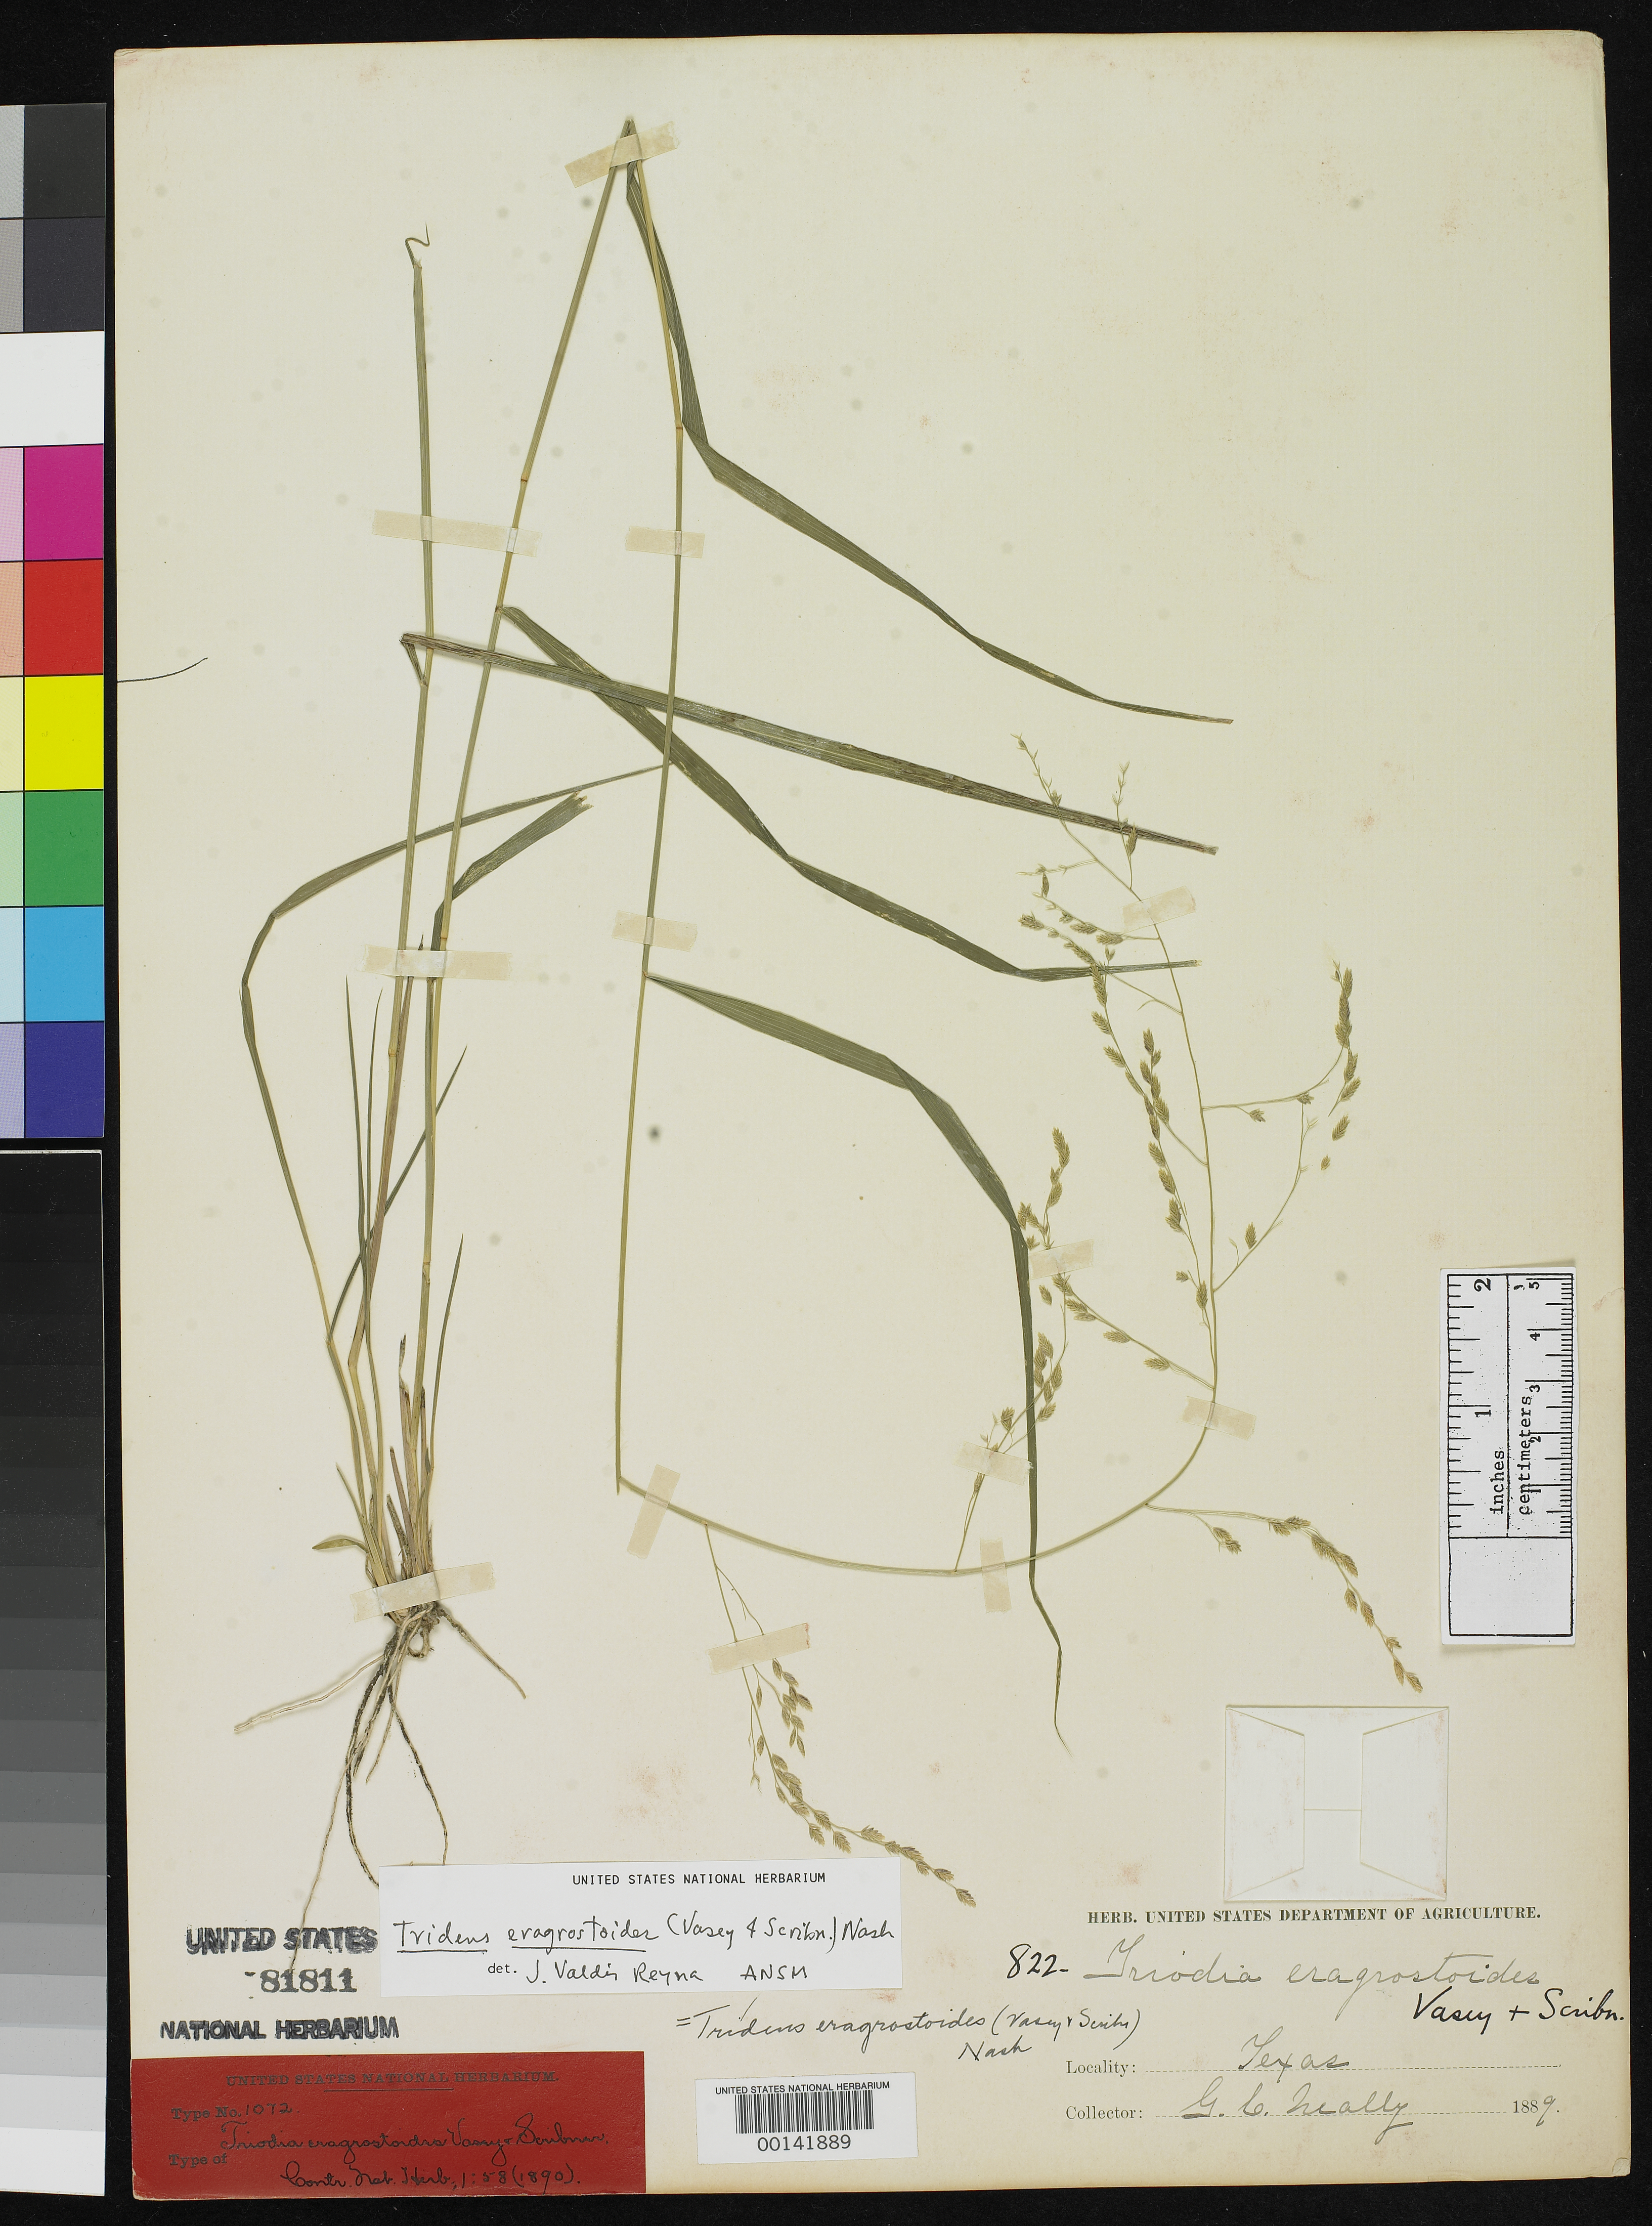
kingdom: Plantae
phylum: Tracheophyta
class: Liliopsida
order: Poales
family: Poaceae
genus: Triodia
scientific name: Triodia eragrostoides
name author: Vasey & Scribn.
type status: Isotype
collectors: G. C. Nealley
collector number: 822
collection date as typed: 1889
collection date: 1889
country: United States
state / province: Texas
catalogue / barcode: US 81811